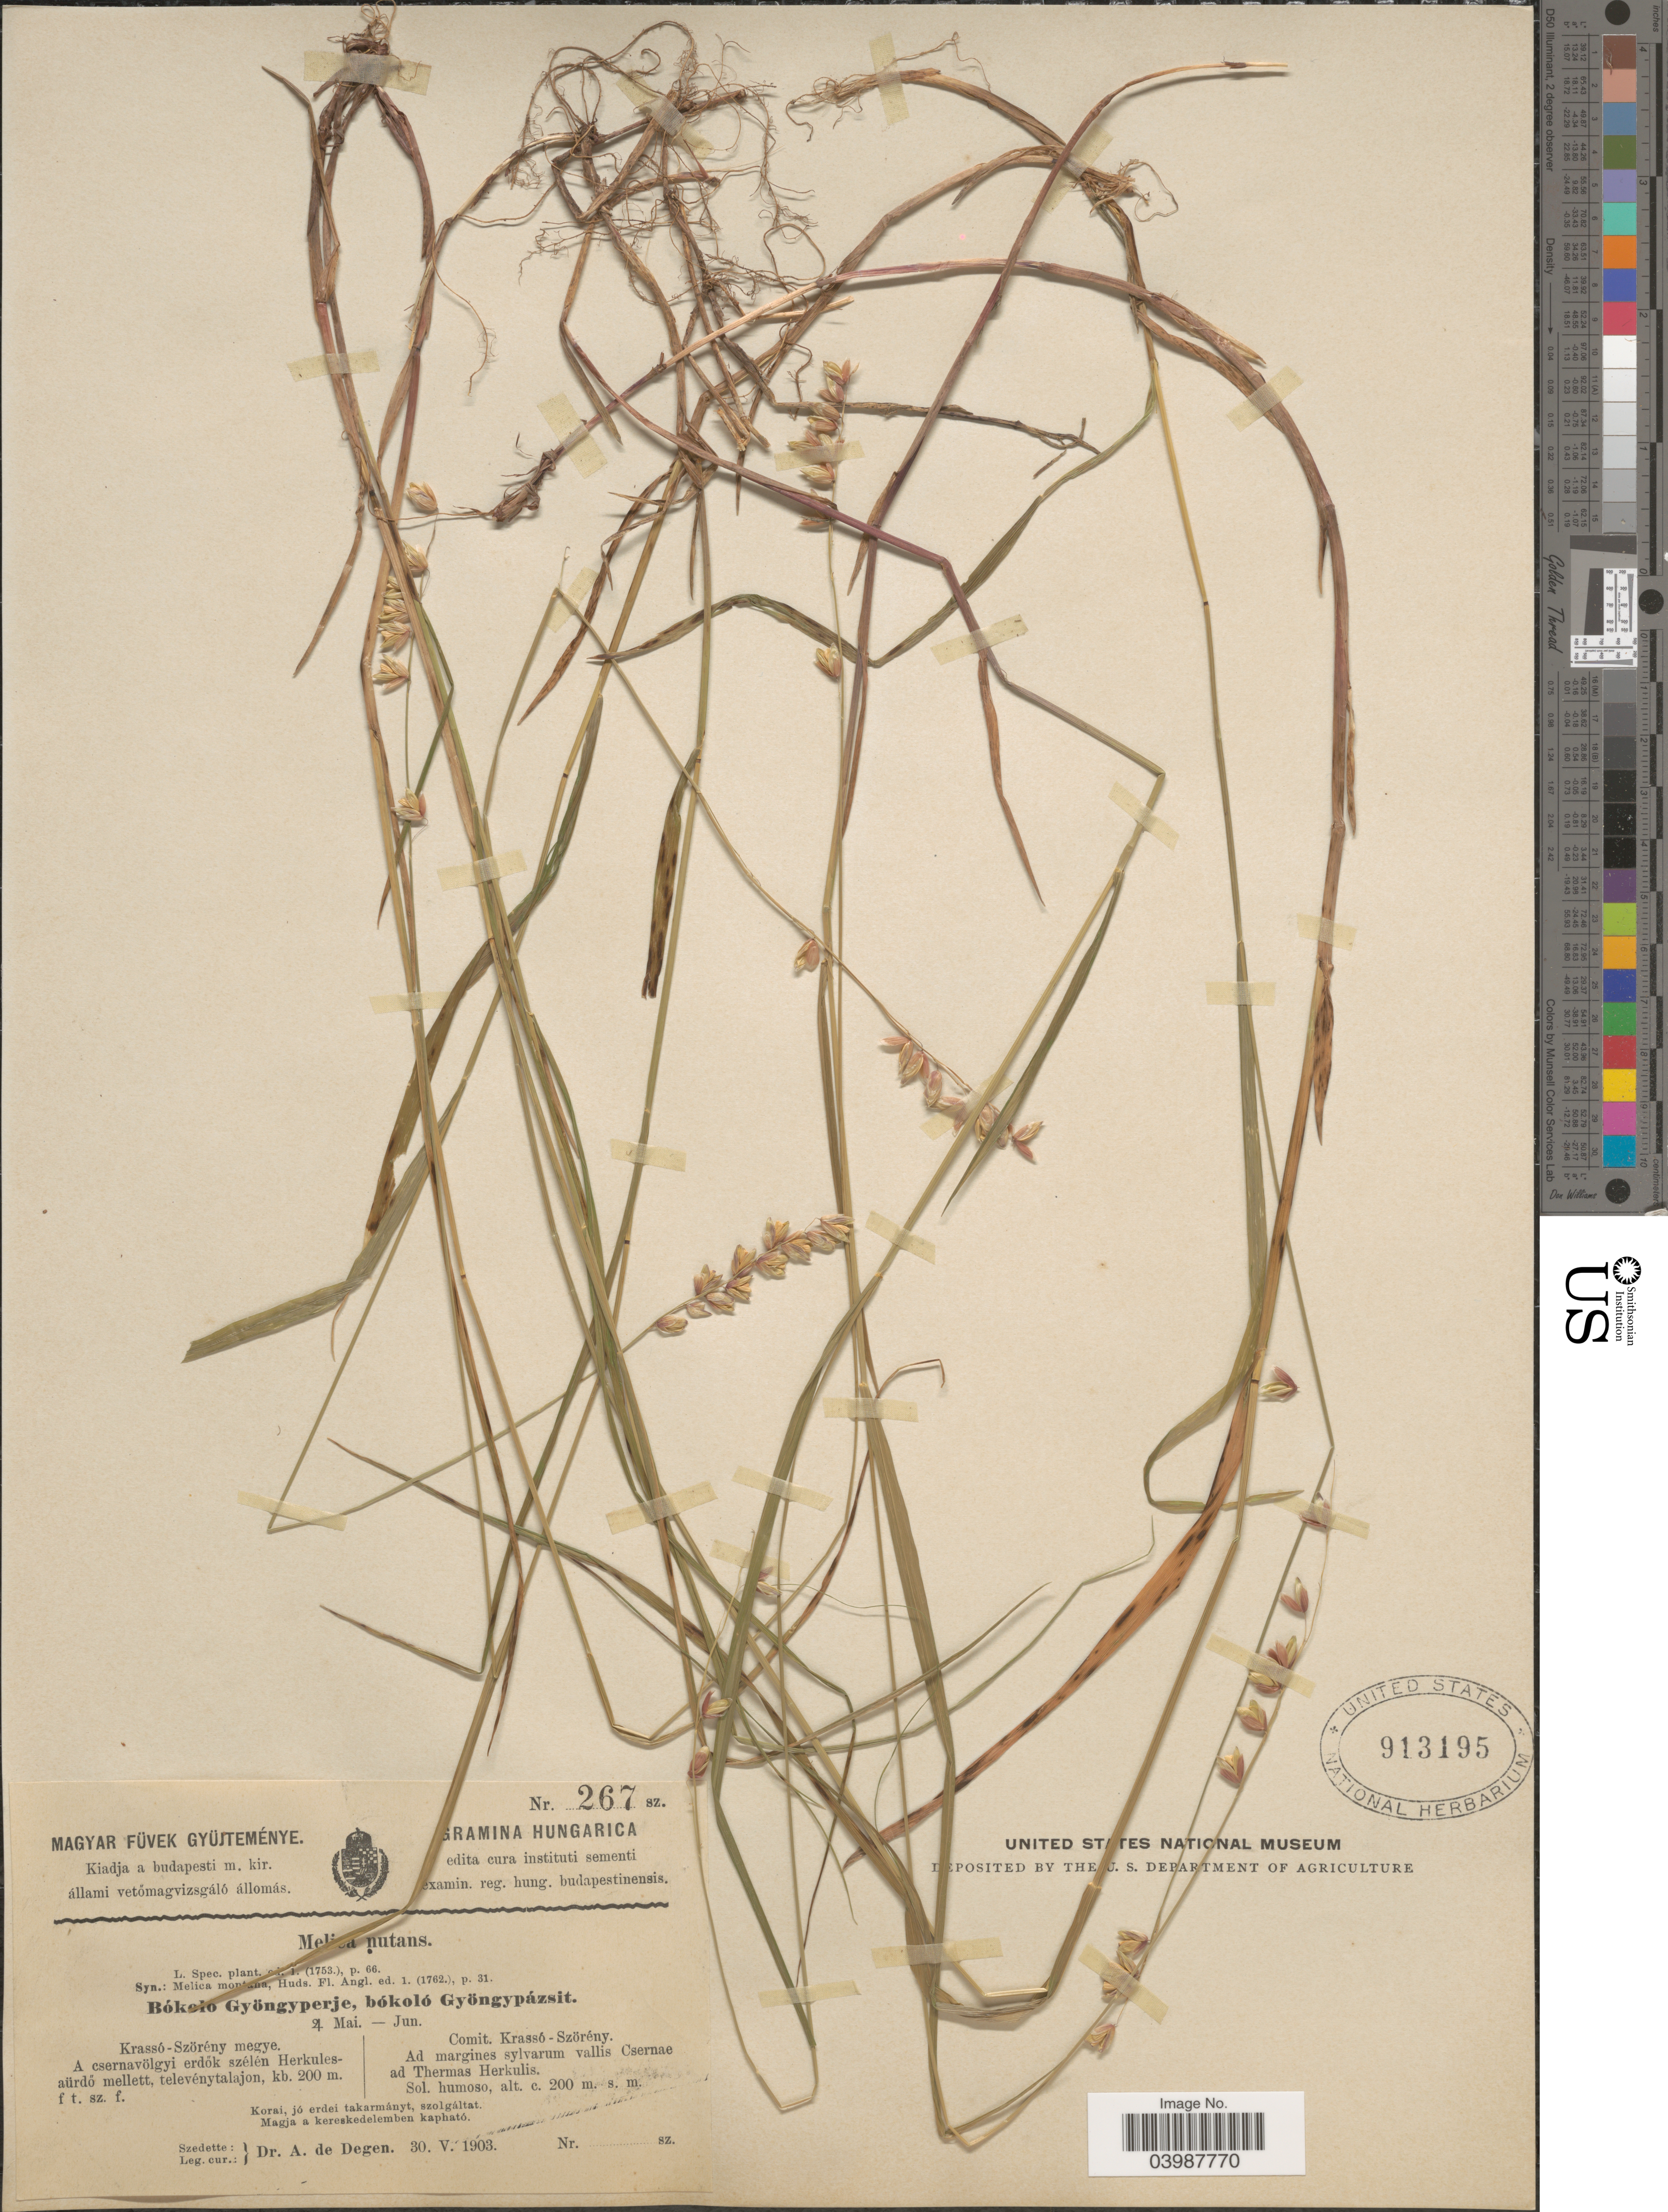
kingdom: Plantae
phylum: Tracheophyta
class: Liliopsida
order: Poales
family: Poaceae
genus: Melica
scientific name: Melica nutans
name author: L.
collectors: A. Degen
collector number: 267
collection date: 1903-05-30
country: Hungary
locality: Hungarica. Comit. Krassó-Szörény. Ad margines sylvarum vallis Csernae ad Thermas Herkulis.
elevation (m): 200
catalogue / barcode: US 913195